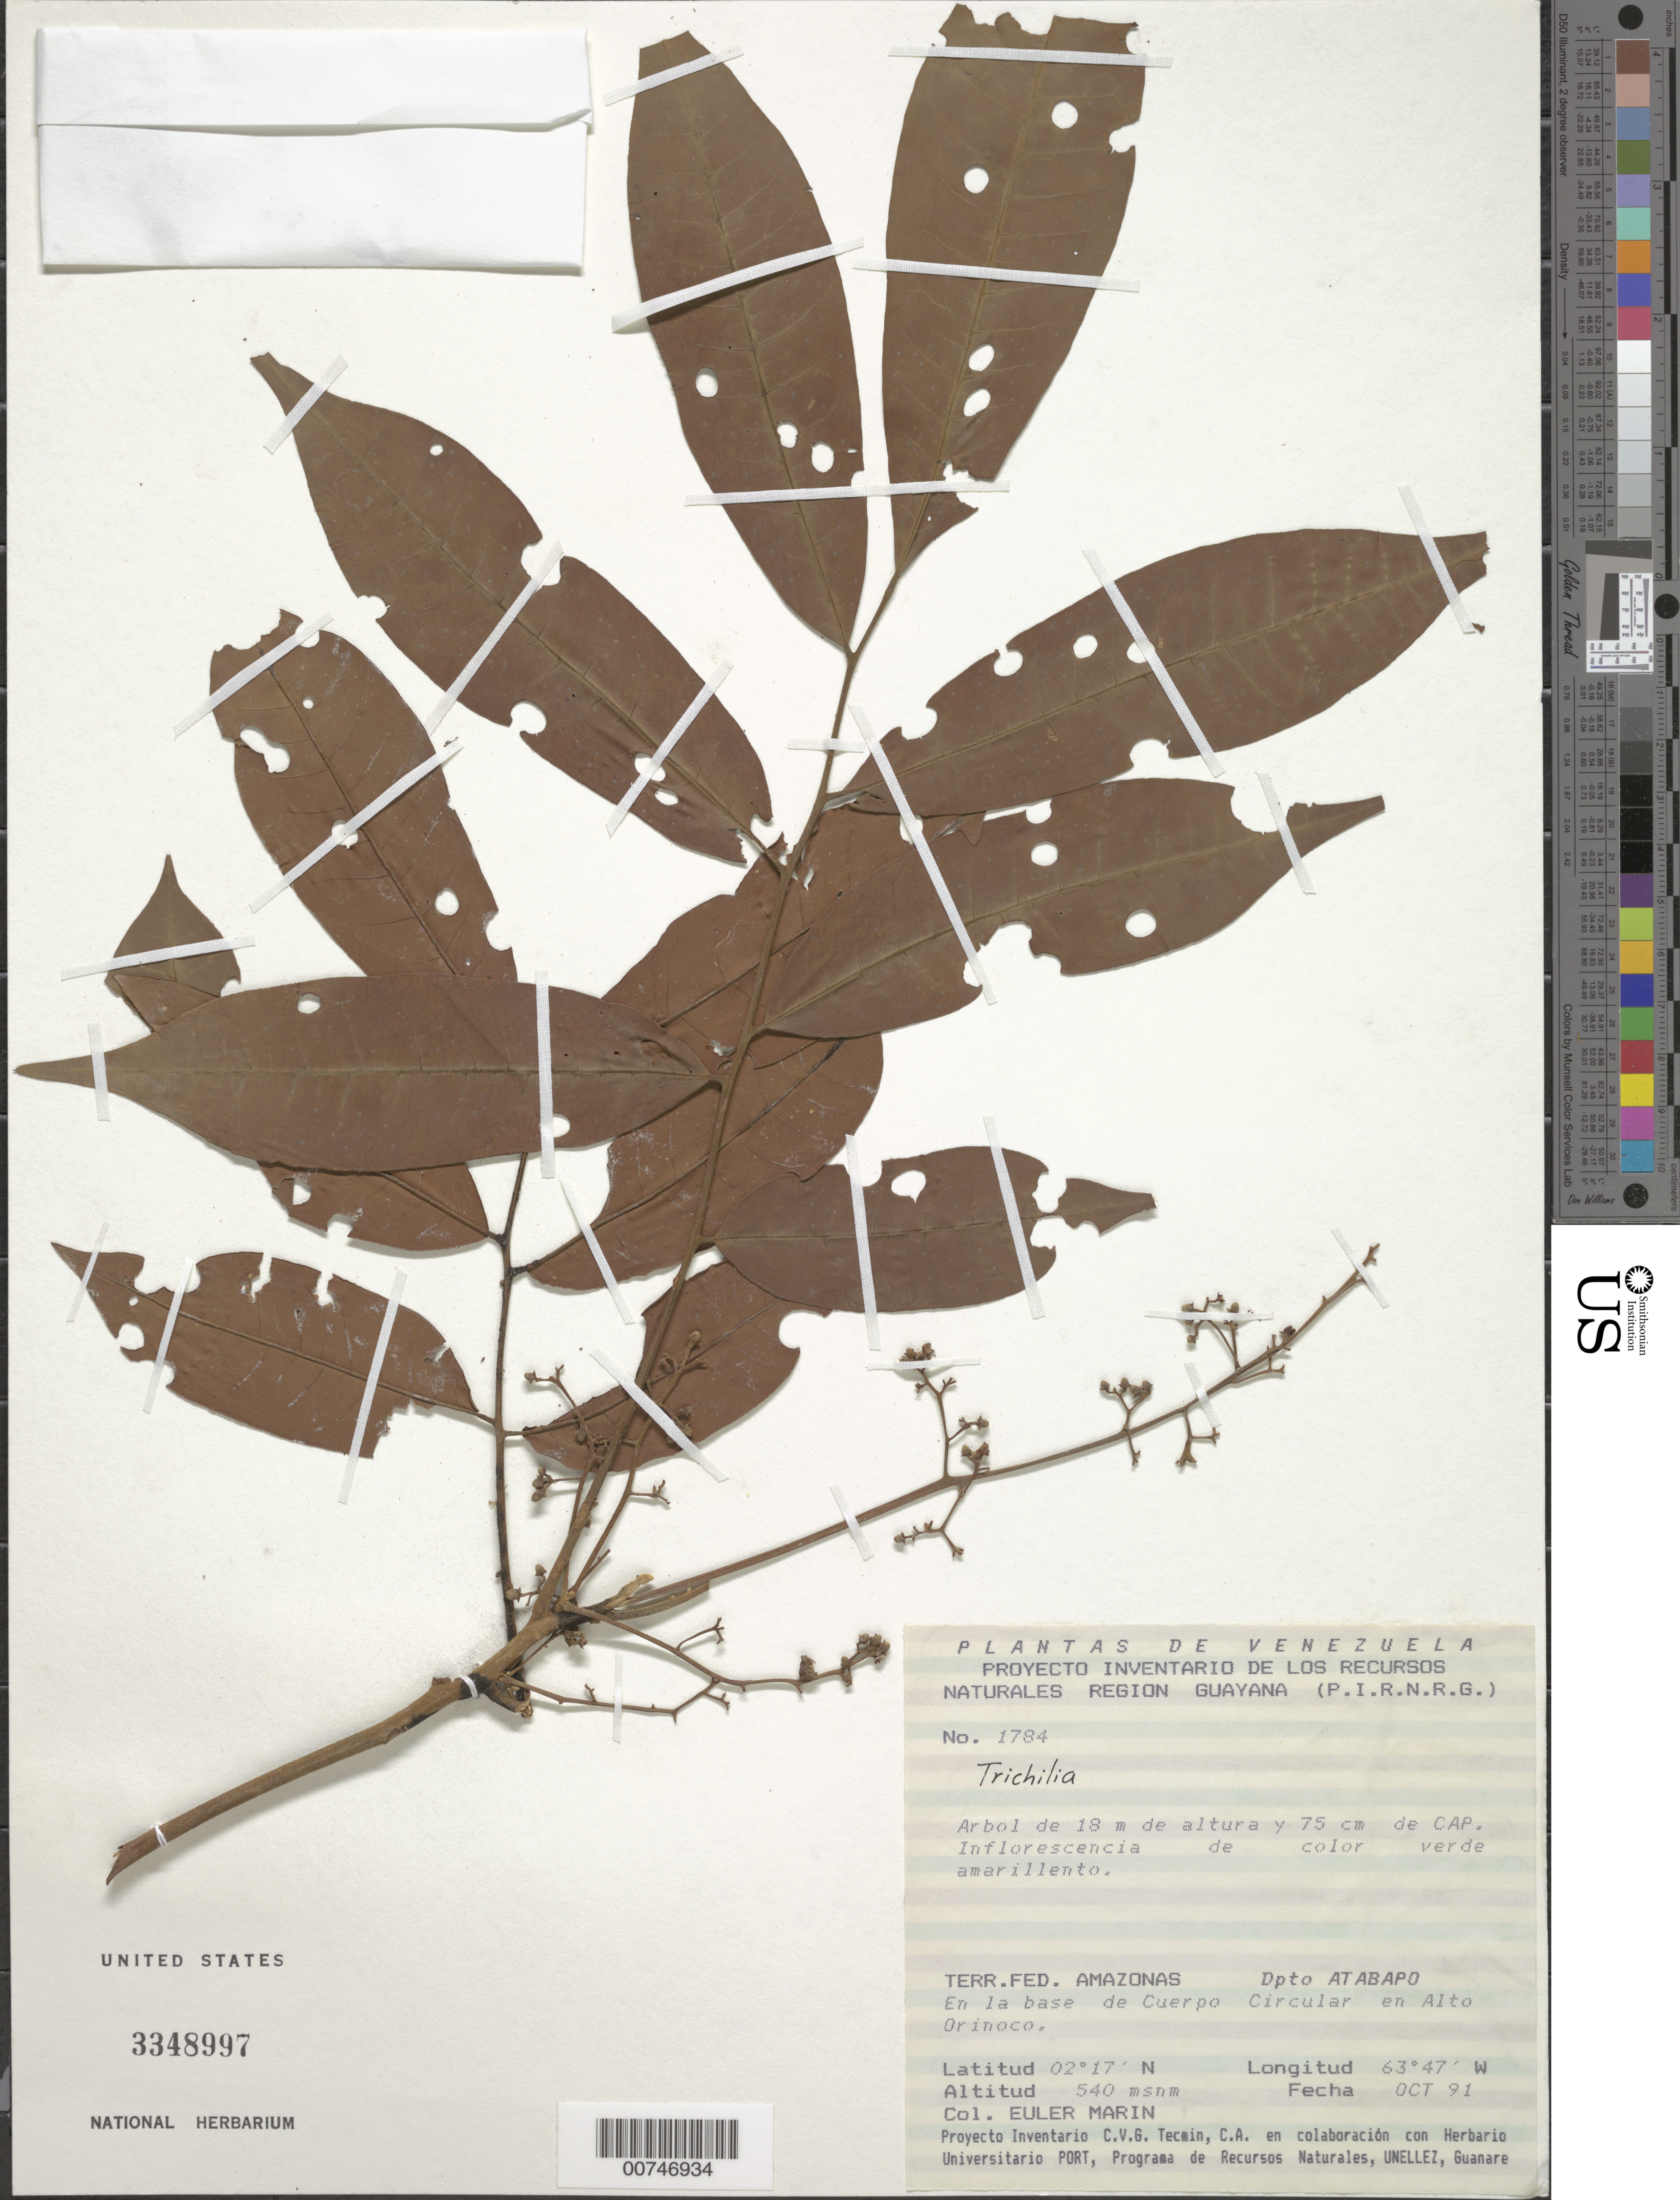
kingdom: Plantae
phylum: Tracheophyta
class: Magnoliopsida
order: Sapindales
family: Meliaceae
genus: Trichilia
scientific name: Trichilia sp.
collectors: E. Marin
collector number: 1784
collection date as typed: Oct-91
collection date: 1991-10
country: Venezuela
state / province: Amazonas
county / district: Atabapo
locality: Cuerpo Circular base, alto Orinoco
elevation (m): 540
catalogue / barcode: US 3348997